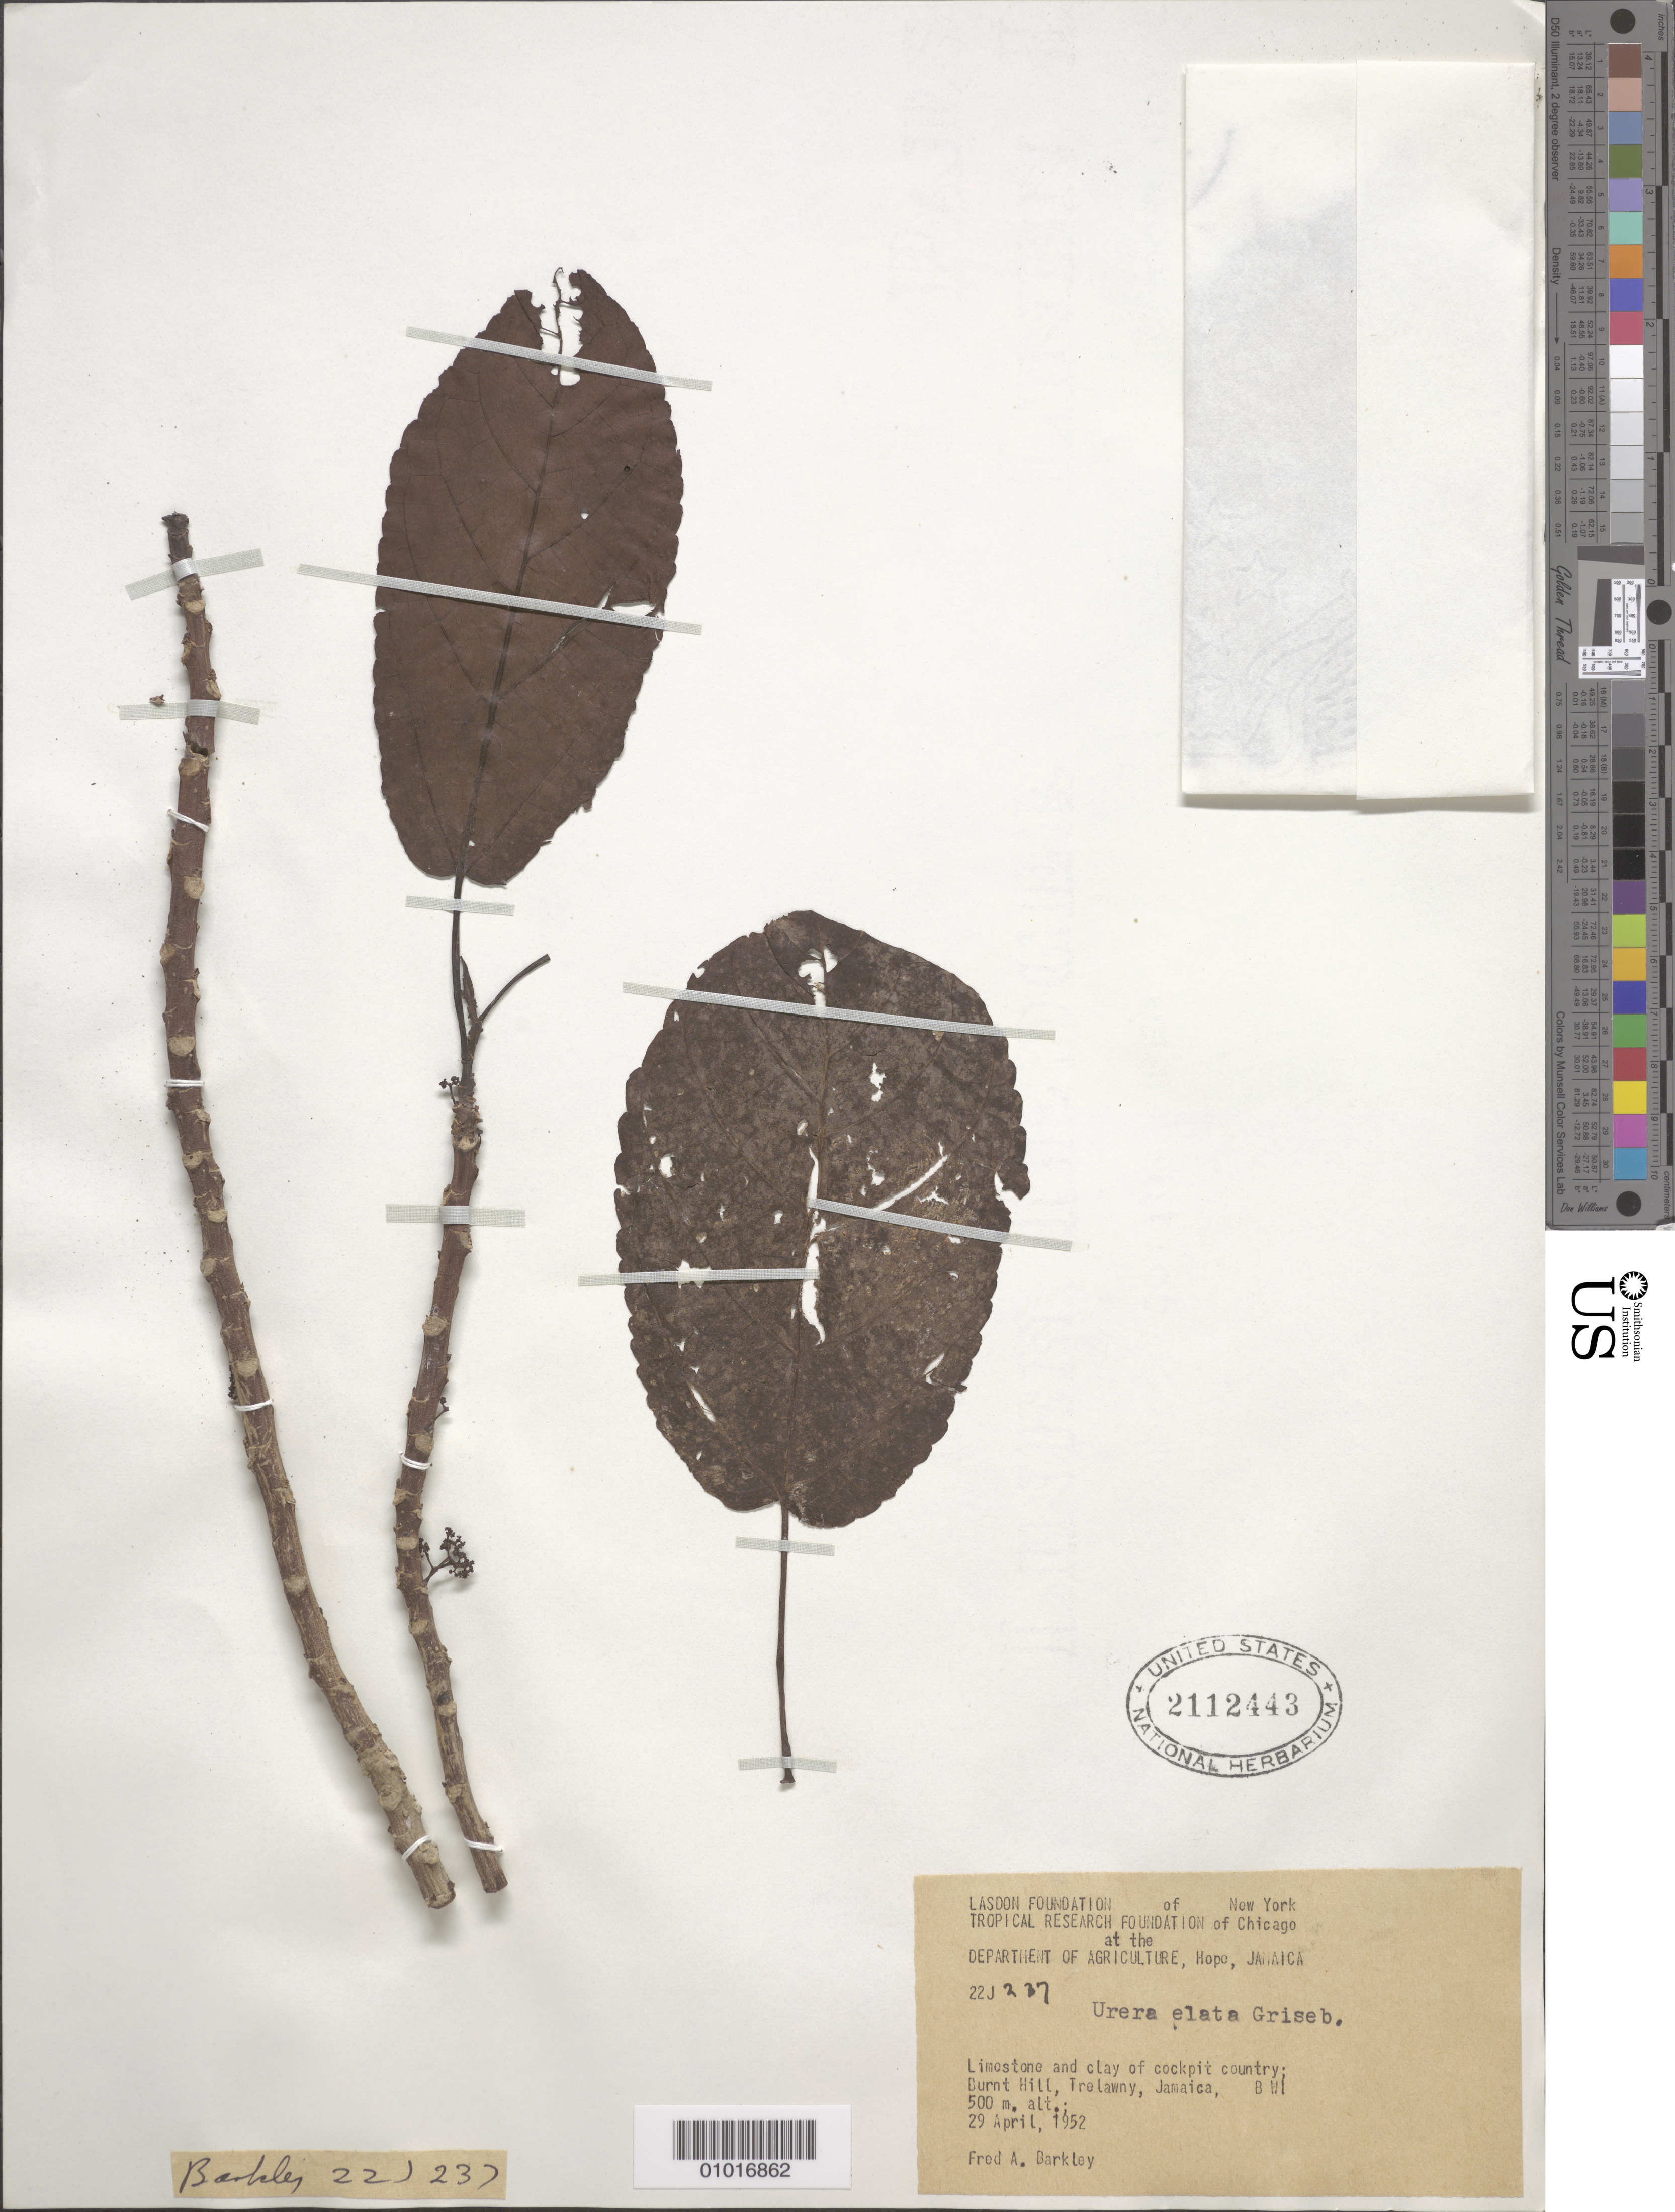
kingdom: Plantae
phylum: Tracheophyta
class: Magnoliopsida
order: Rosales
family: Urticaceae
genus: Urera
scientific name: Urera elata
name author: (Sw.) Griseb.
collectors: F. A. Barkley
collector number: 237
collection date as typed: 29 Apr 1952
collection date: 1952-04-29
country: Jamaica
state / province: Trelawny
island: Jamaica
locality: Limestone and clay of cockpit country; Burnt Hill, Trelawny, Jamaica, BWI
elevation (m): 500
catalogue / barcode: US 2112443